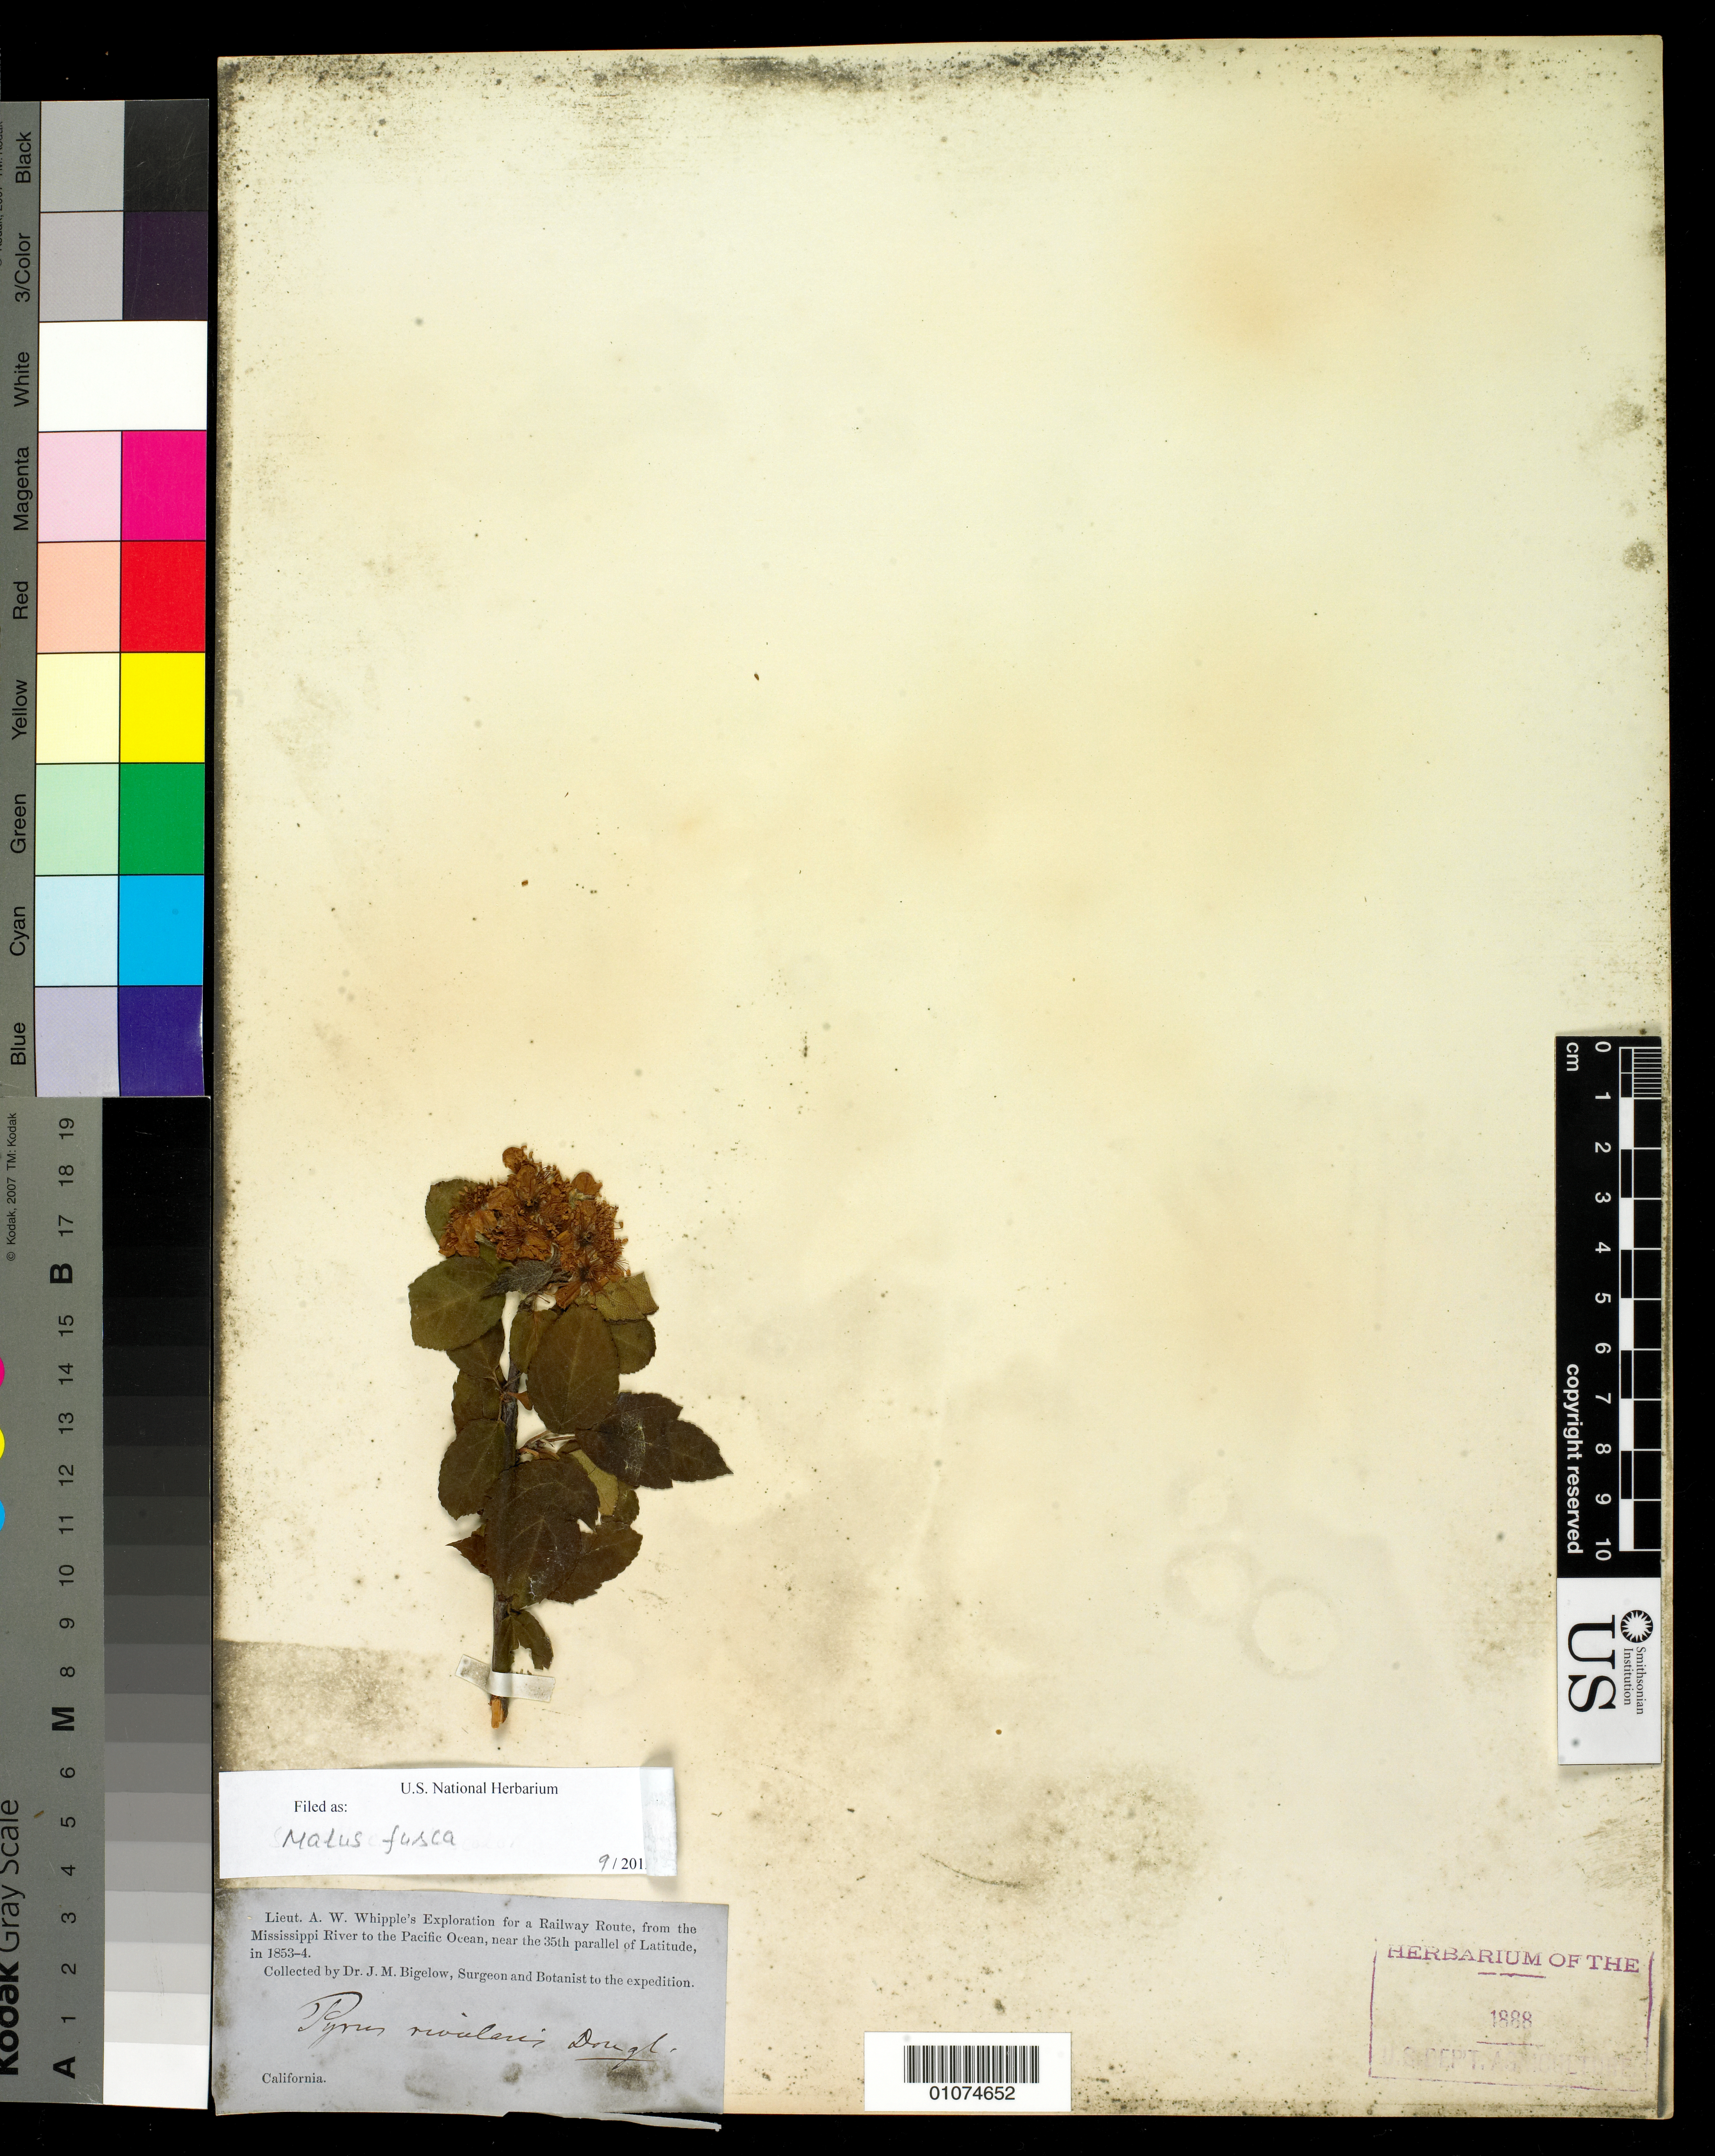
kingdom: Plantae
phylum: Tracheophyta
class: Magnoliopsida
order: Rosales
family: Rosaceae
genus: Malus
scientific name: Malus fusca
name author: (Raf.) C.K. Schneid.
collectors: J. M. Bigelow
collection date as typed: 1853 to -- --- 1854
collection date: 1853/1854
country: United States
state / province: California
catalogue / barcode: US 1